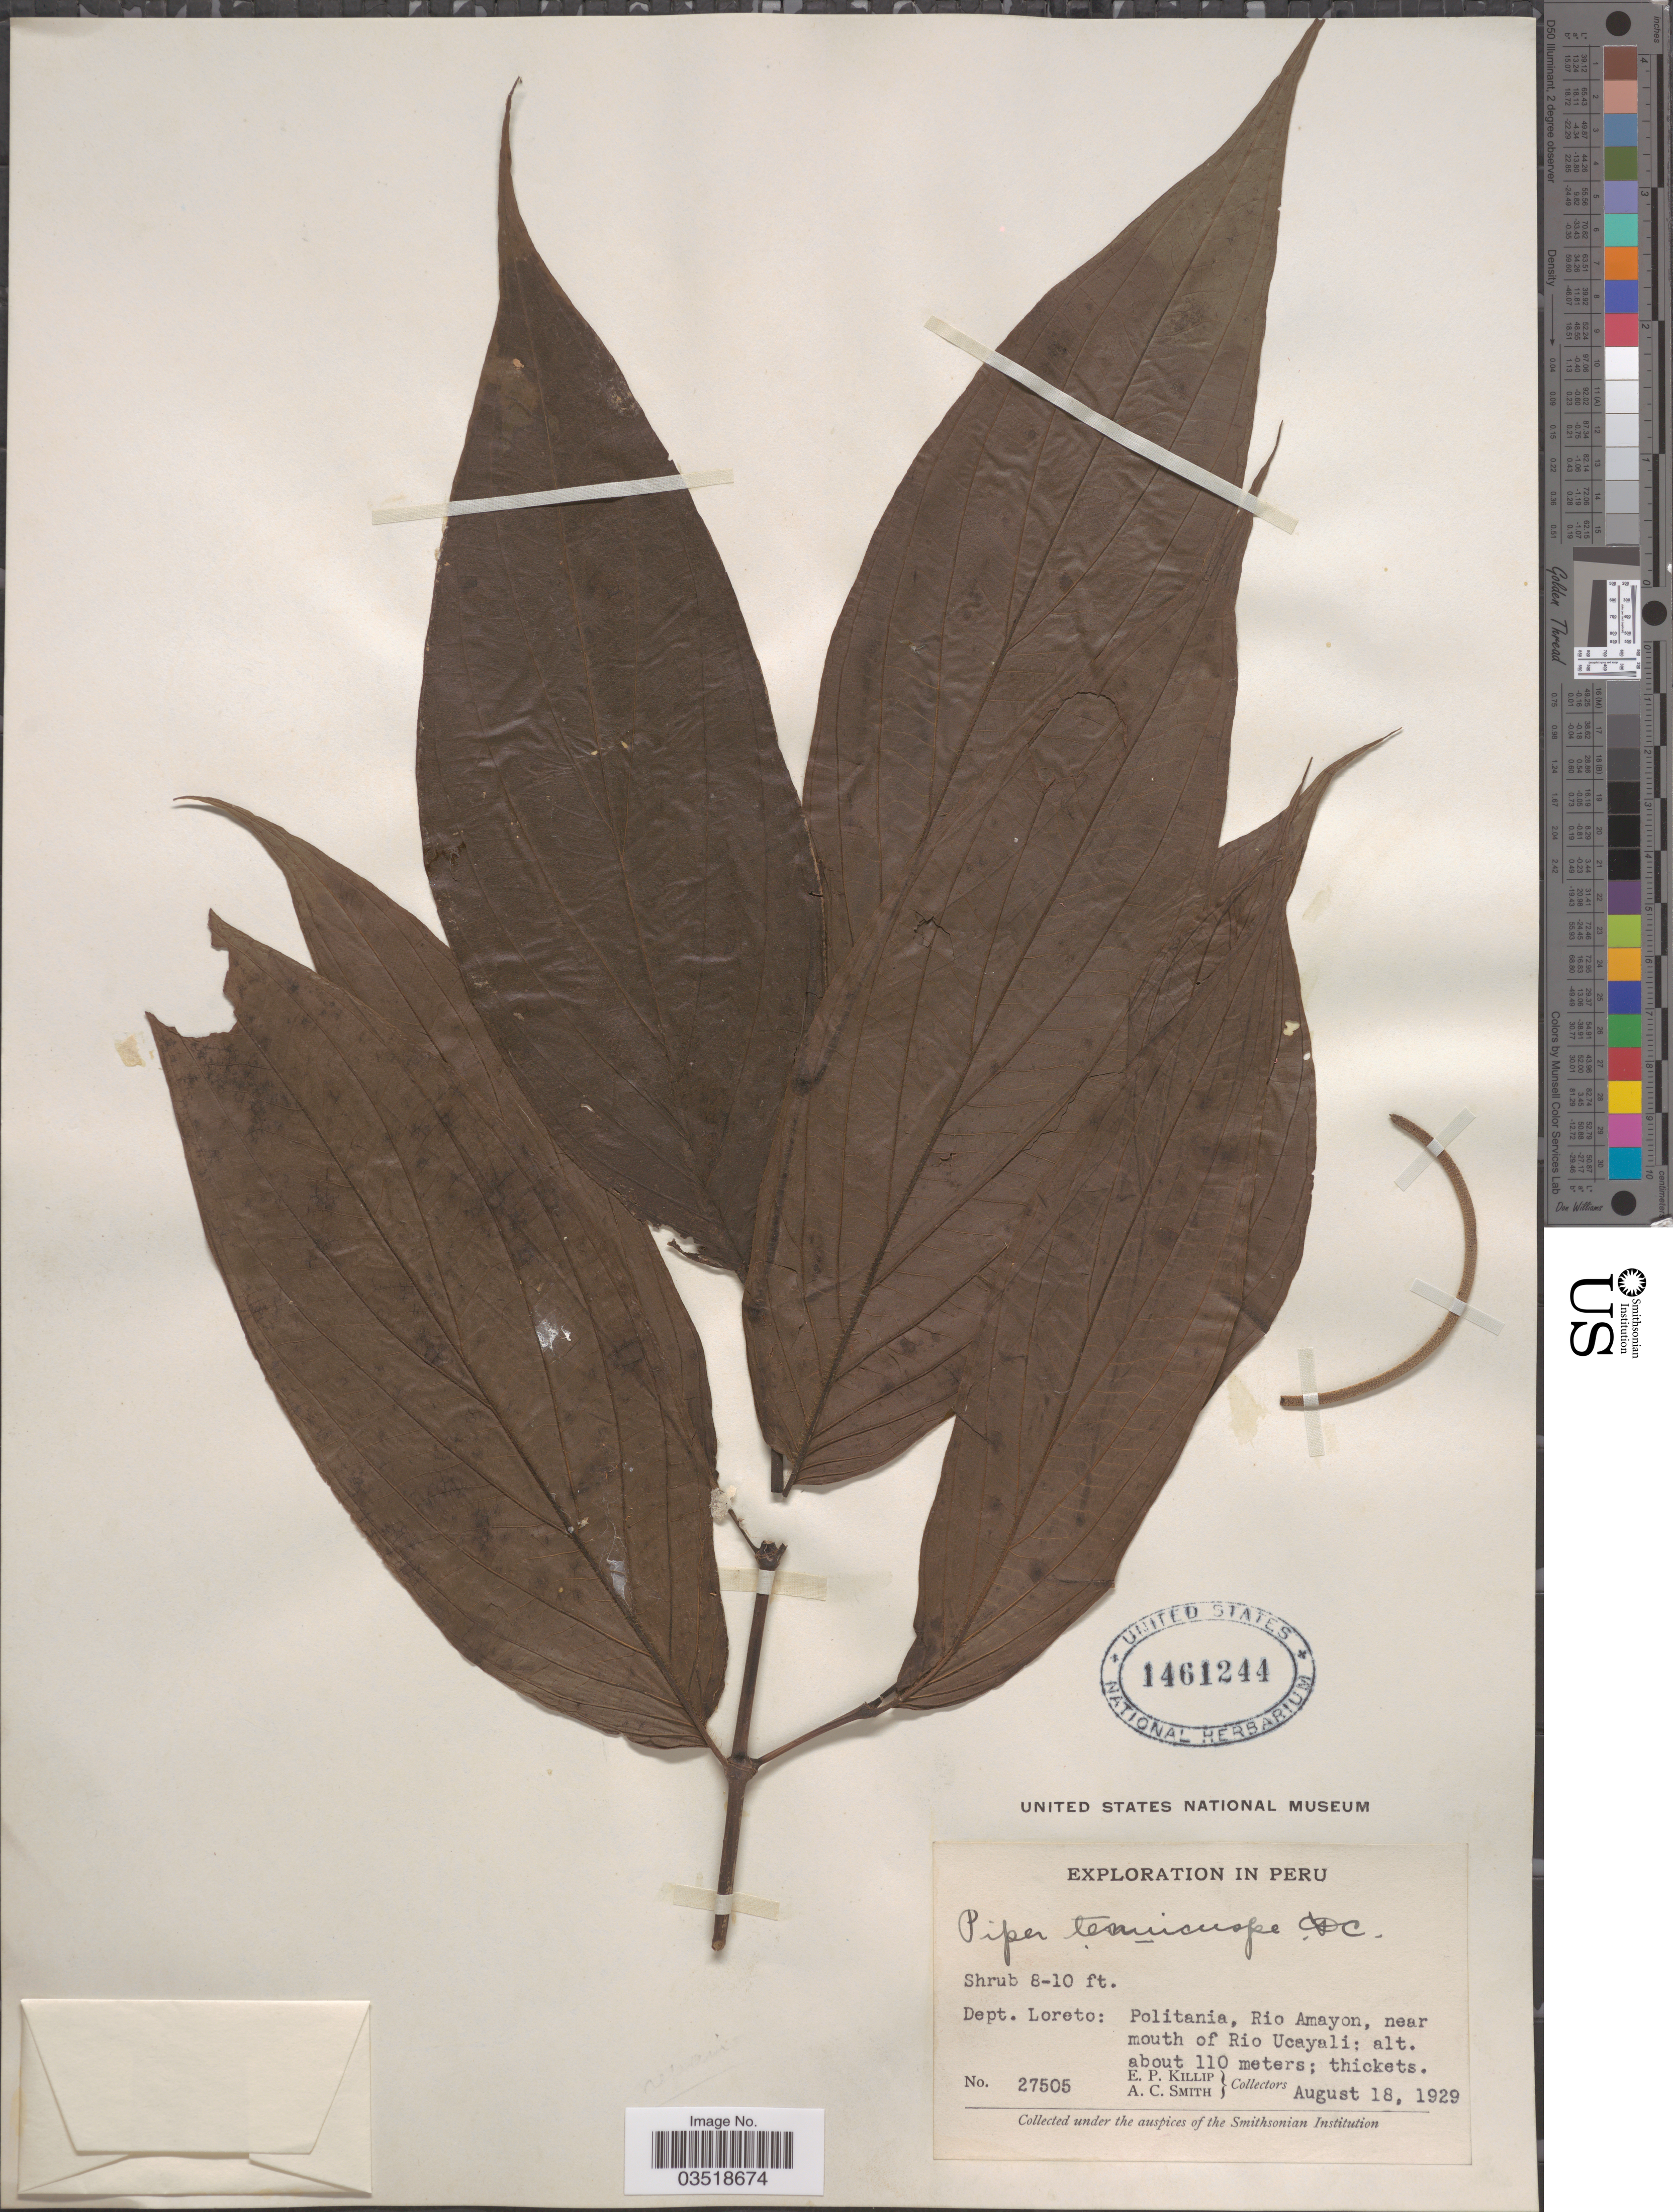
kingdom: Plantae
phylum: Tracheophyta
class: Magnoliopsida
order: Piperales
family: Piperaceae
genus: Piper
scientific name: Piper tenuicuspe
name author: (Miq.) C. DC.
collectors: E. P. Killip & A. C. Smith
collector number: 27505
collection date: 1929-08-18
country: Peru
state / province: Loreto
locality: Dept. Loreto: Politania, Rio Amayon, near mouth of Rio Ucayali.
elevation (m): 110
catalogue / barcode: US 1461244